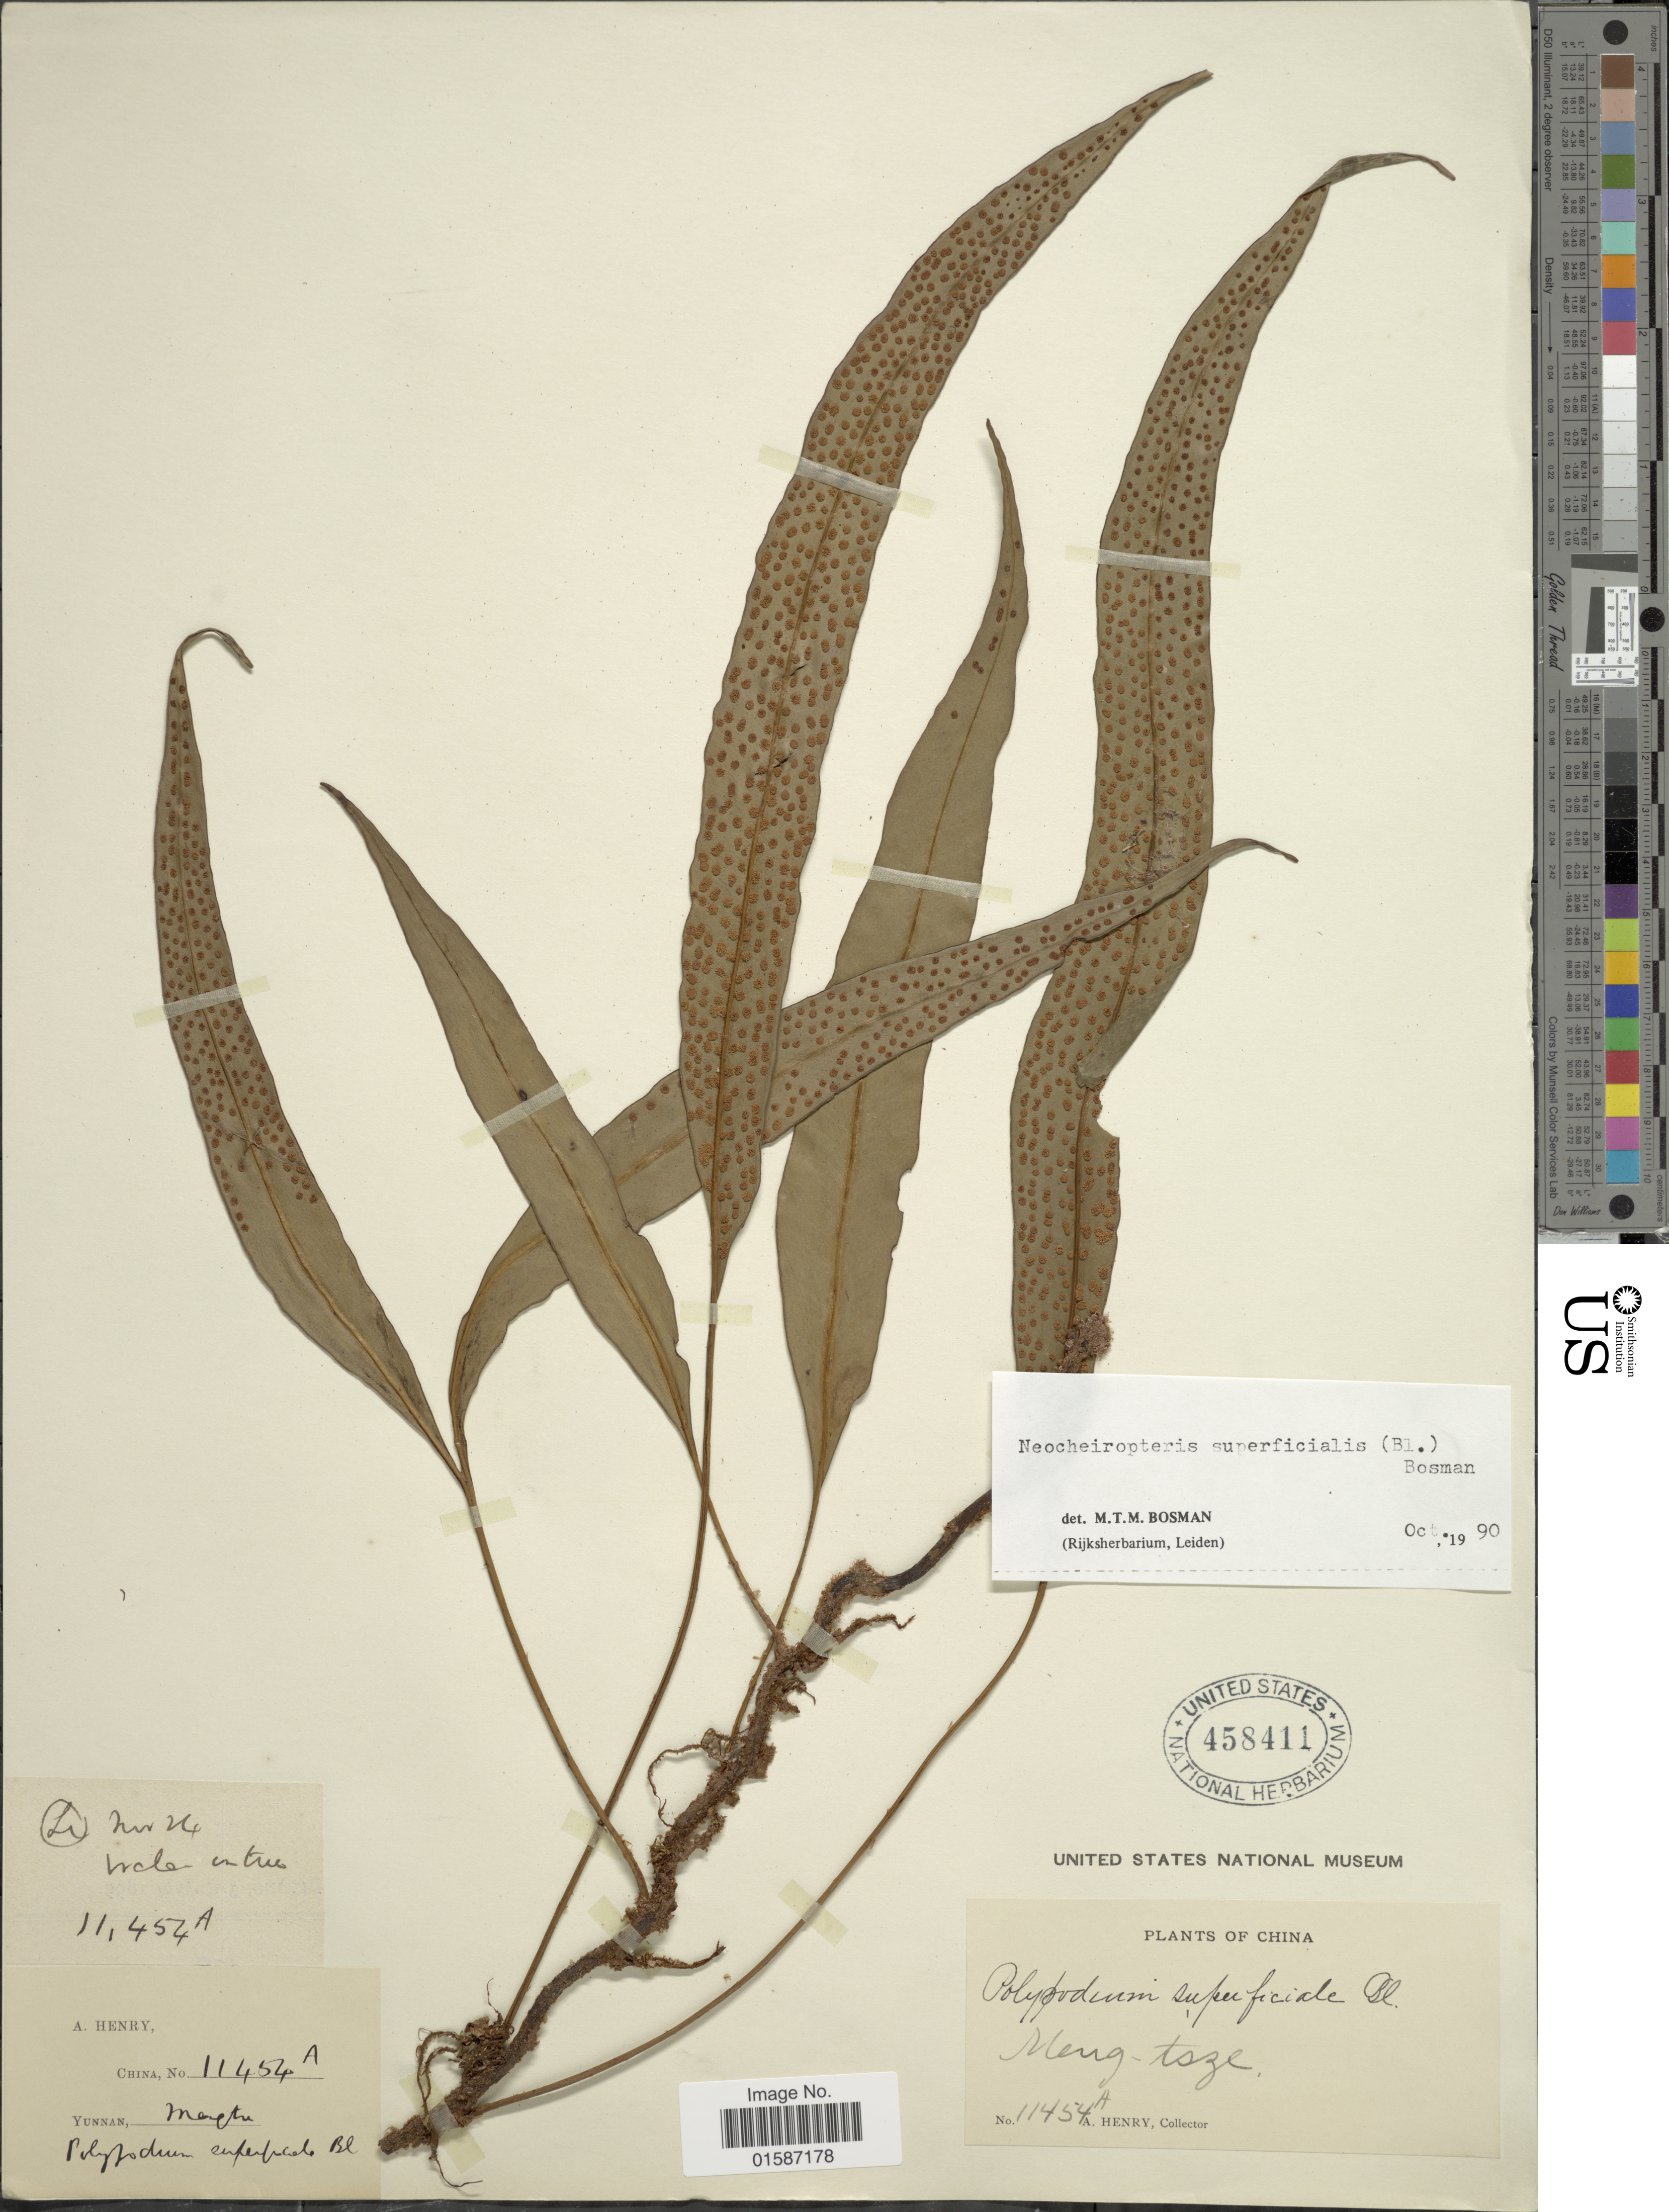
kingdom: Plantae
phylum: Tracheophyta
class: Polypodiopsida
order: Polypodiales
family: Polypodiaceae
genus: Lepidomicrosorium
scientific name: Lepidomicrosorium superficiale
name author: (Blume) Li S. Wang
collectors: A. Henry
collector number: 11454 A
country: China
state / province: Yunnan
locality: Meng-tsze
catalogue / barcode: US 458411